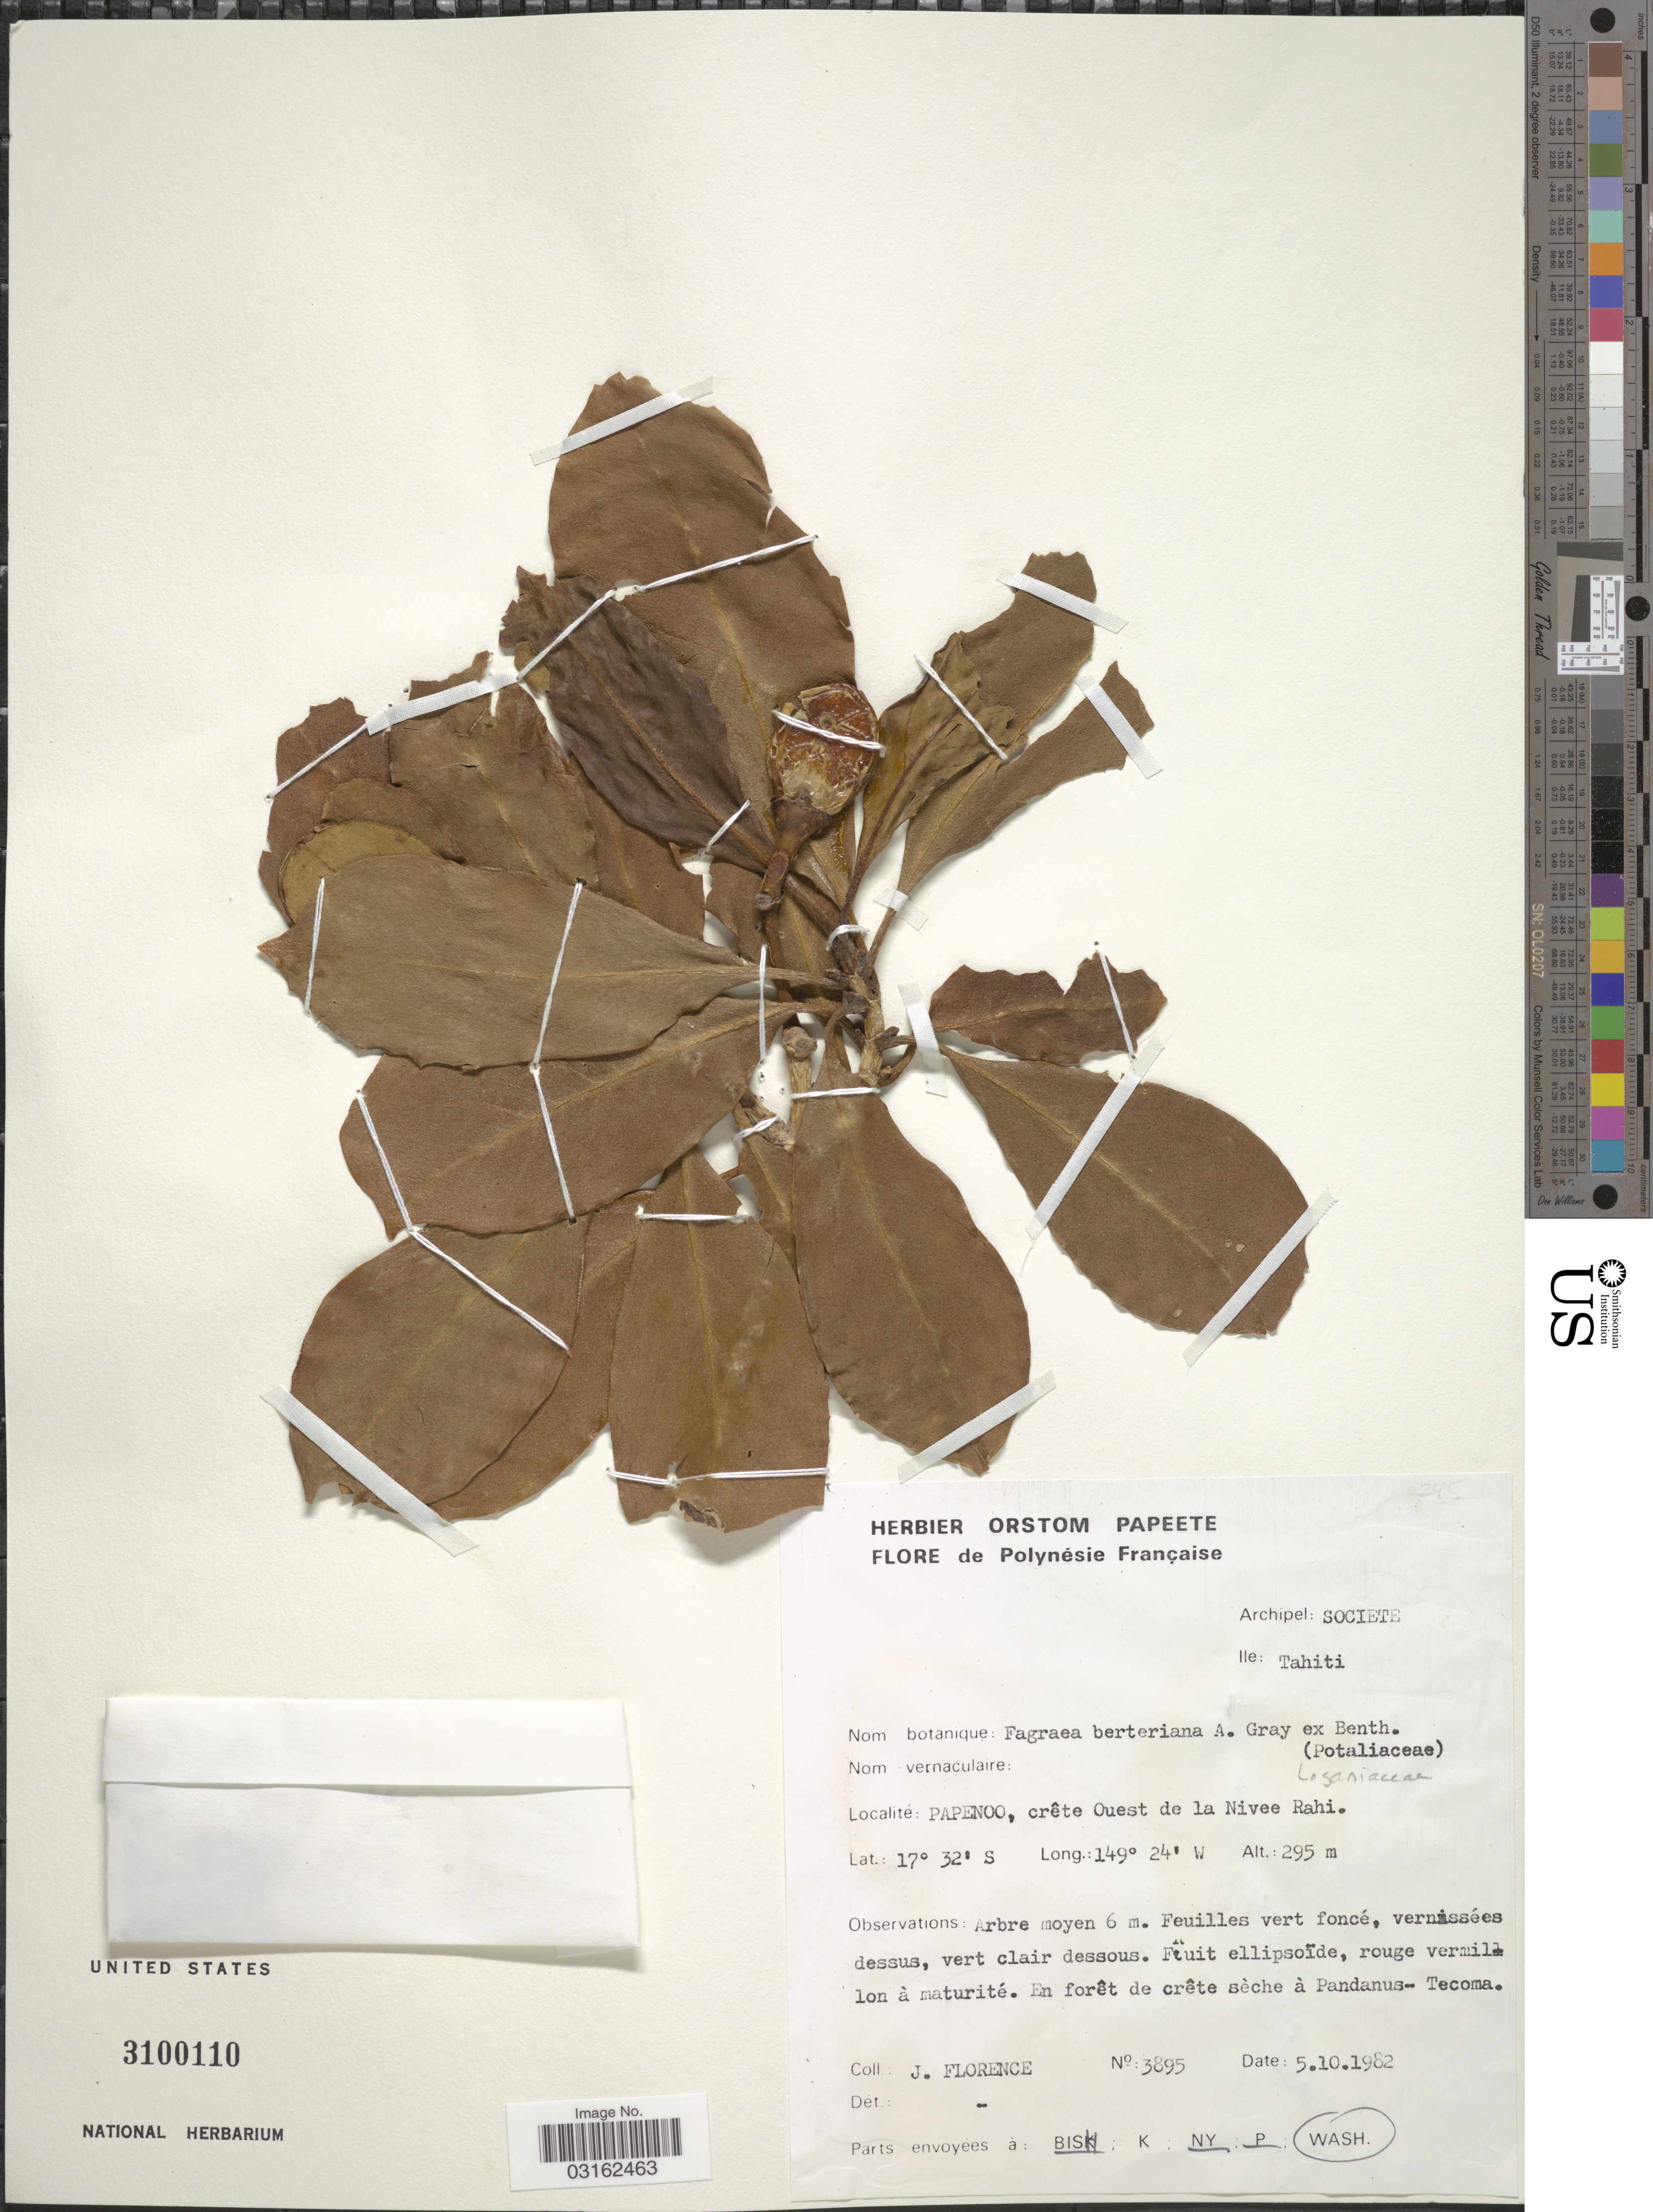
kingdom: Plantae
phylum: Tracheophyta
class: Magnoliopsida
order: Gentianales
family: Gentianaceae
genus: Fagraea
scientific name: Fagraea berteroana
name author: A. Gray ex Benth.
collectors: J. Florence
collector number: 3895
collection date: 1982-10-05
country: French Polynesia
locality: Polynésie Française. Archipel: Societe. Ile: Tahiti. Papenoo, crête Ouest de la Nivee Rahi.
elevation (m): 295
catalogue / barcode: US 3100110